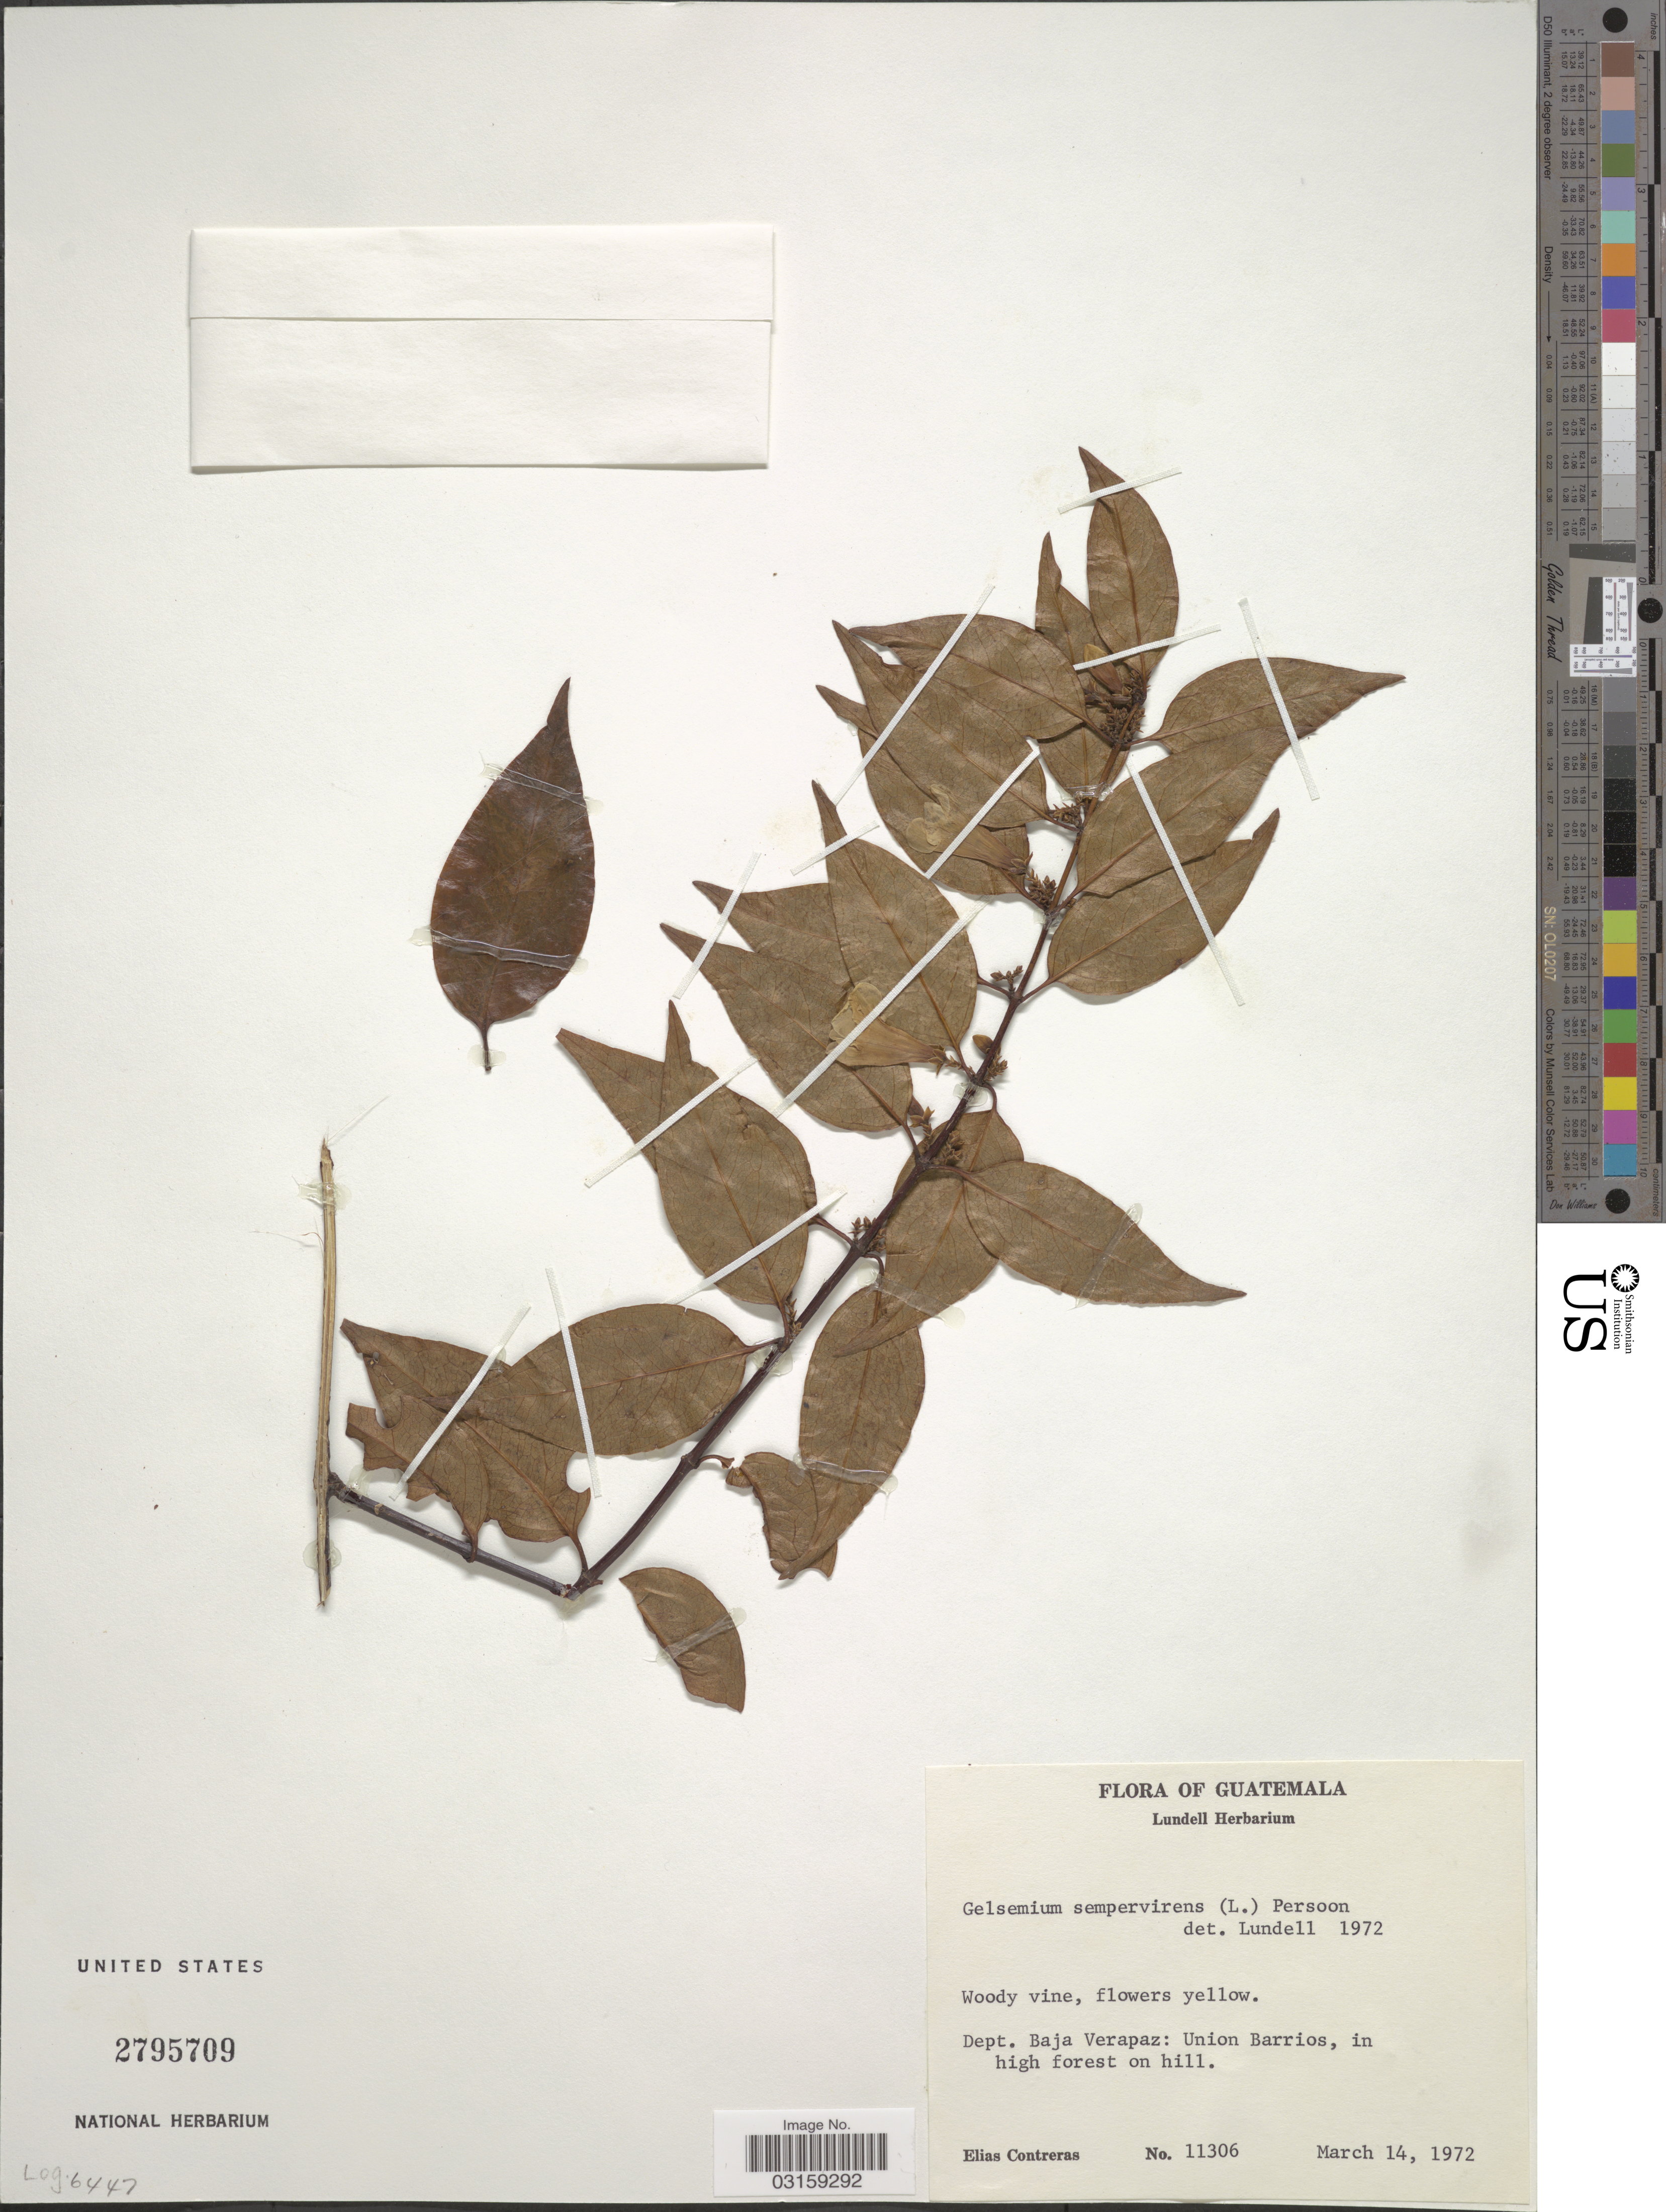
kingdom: Plantae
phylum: Tracheophyta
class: Magnoliopsida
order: Gentianales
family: Gelsemiaceae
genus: Gelsemium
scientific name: Gelsemium sempervirens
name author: (L.) J. St.-Hil.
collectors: E. Contreras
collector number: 11306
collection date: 1972-03-14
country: Guatemala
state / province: Baja Verapaz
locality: Dept. Baja Verapaz: Union Barrios.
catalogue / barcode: US 2795709